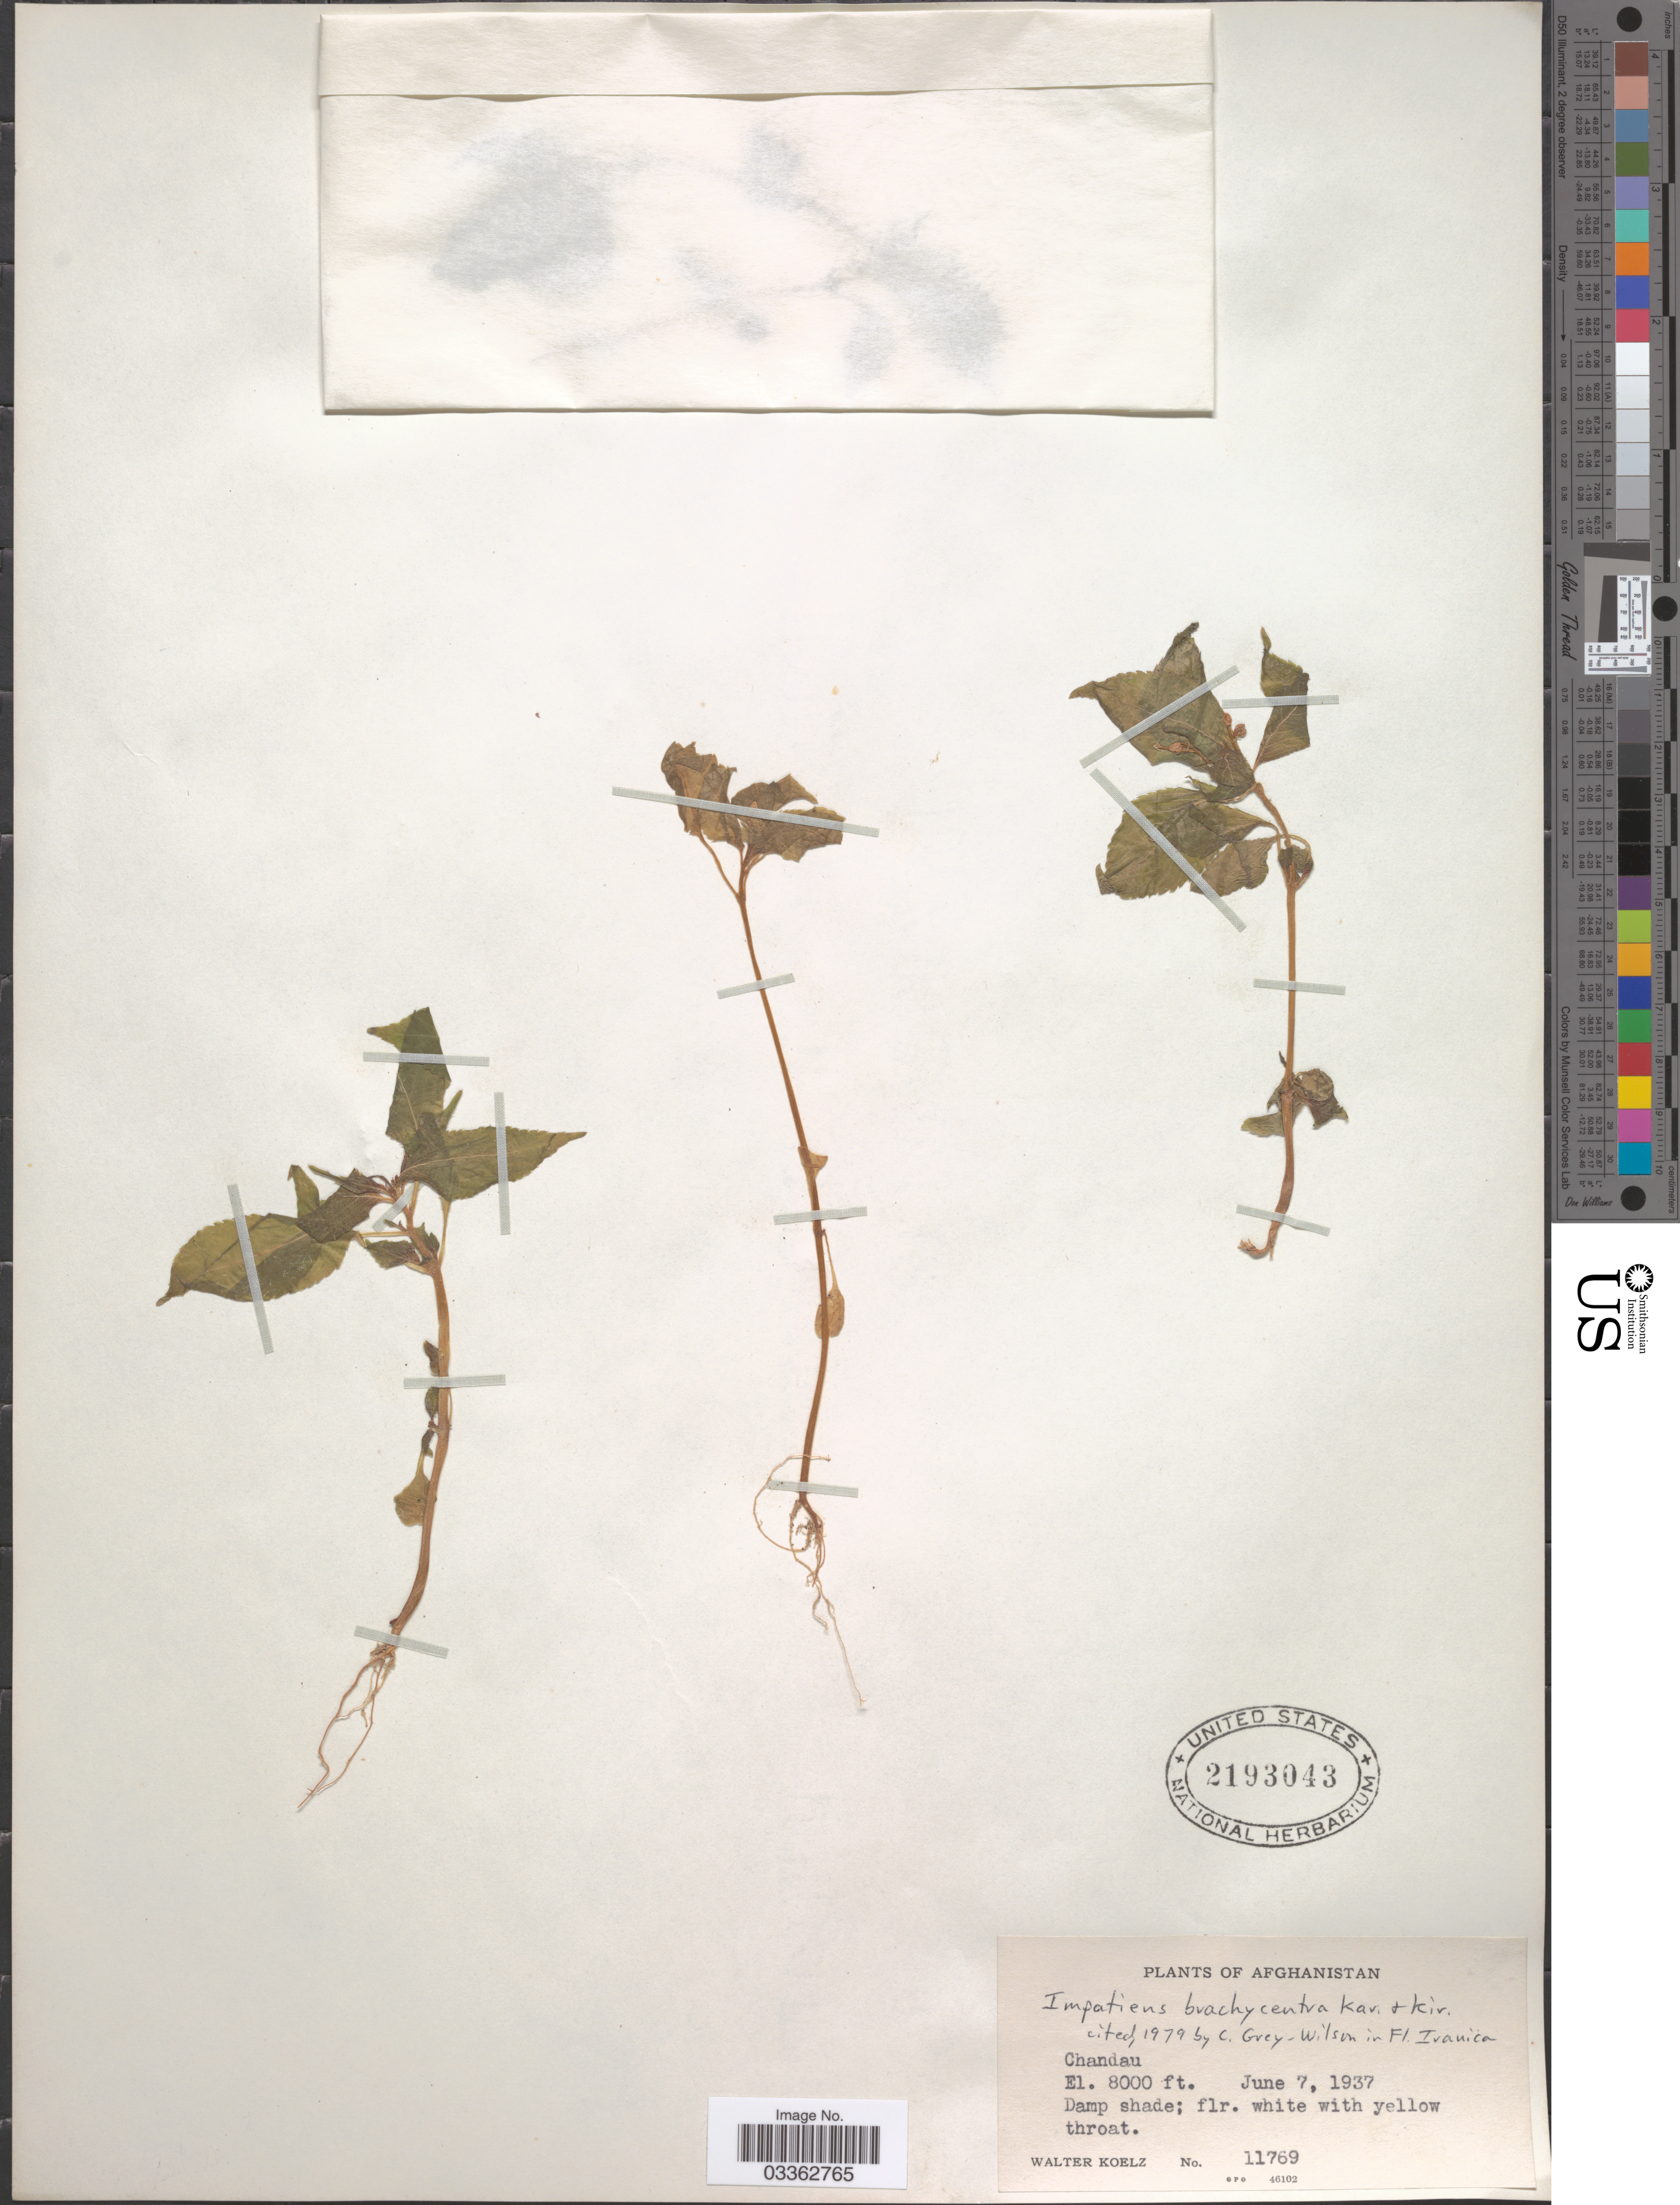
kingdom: Plantae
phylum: Tracheophyta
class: Magnoliopsida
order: Ericales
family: Balsaminaceae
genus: Impatiens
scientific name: Impatiens brachycentra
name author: Kar. & Kir.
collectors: W. N. Koelz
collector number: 11769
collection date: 1937-06-07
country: Afghanistan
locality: Chandau.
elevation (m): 2438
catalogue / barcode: US 2193043